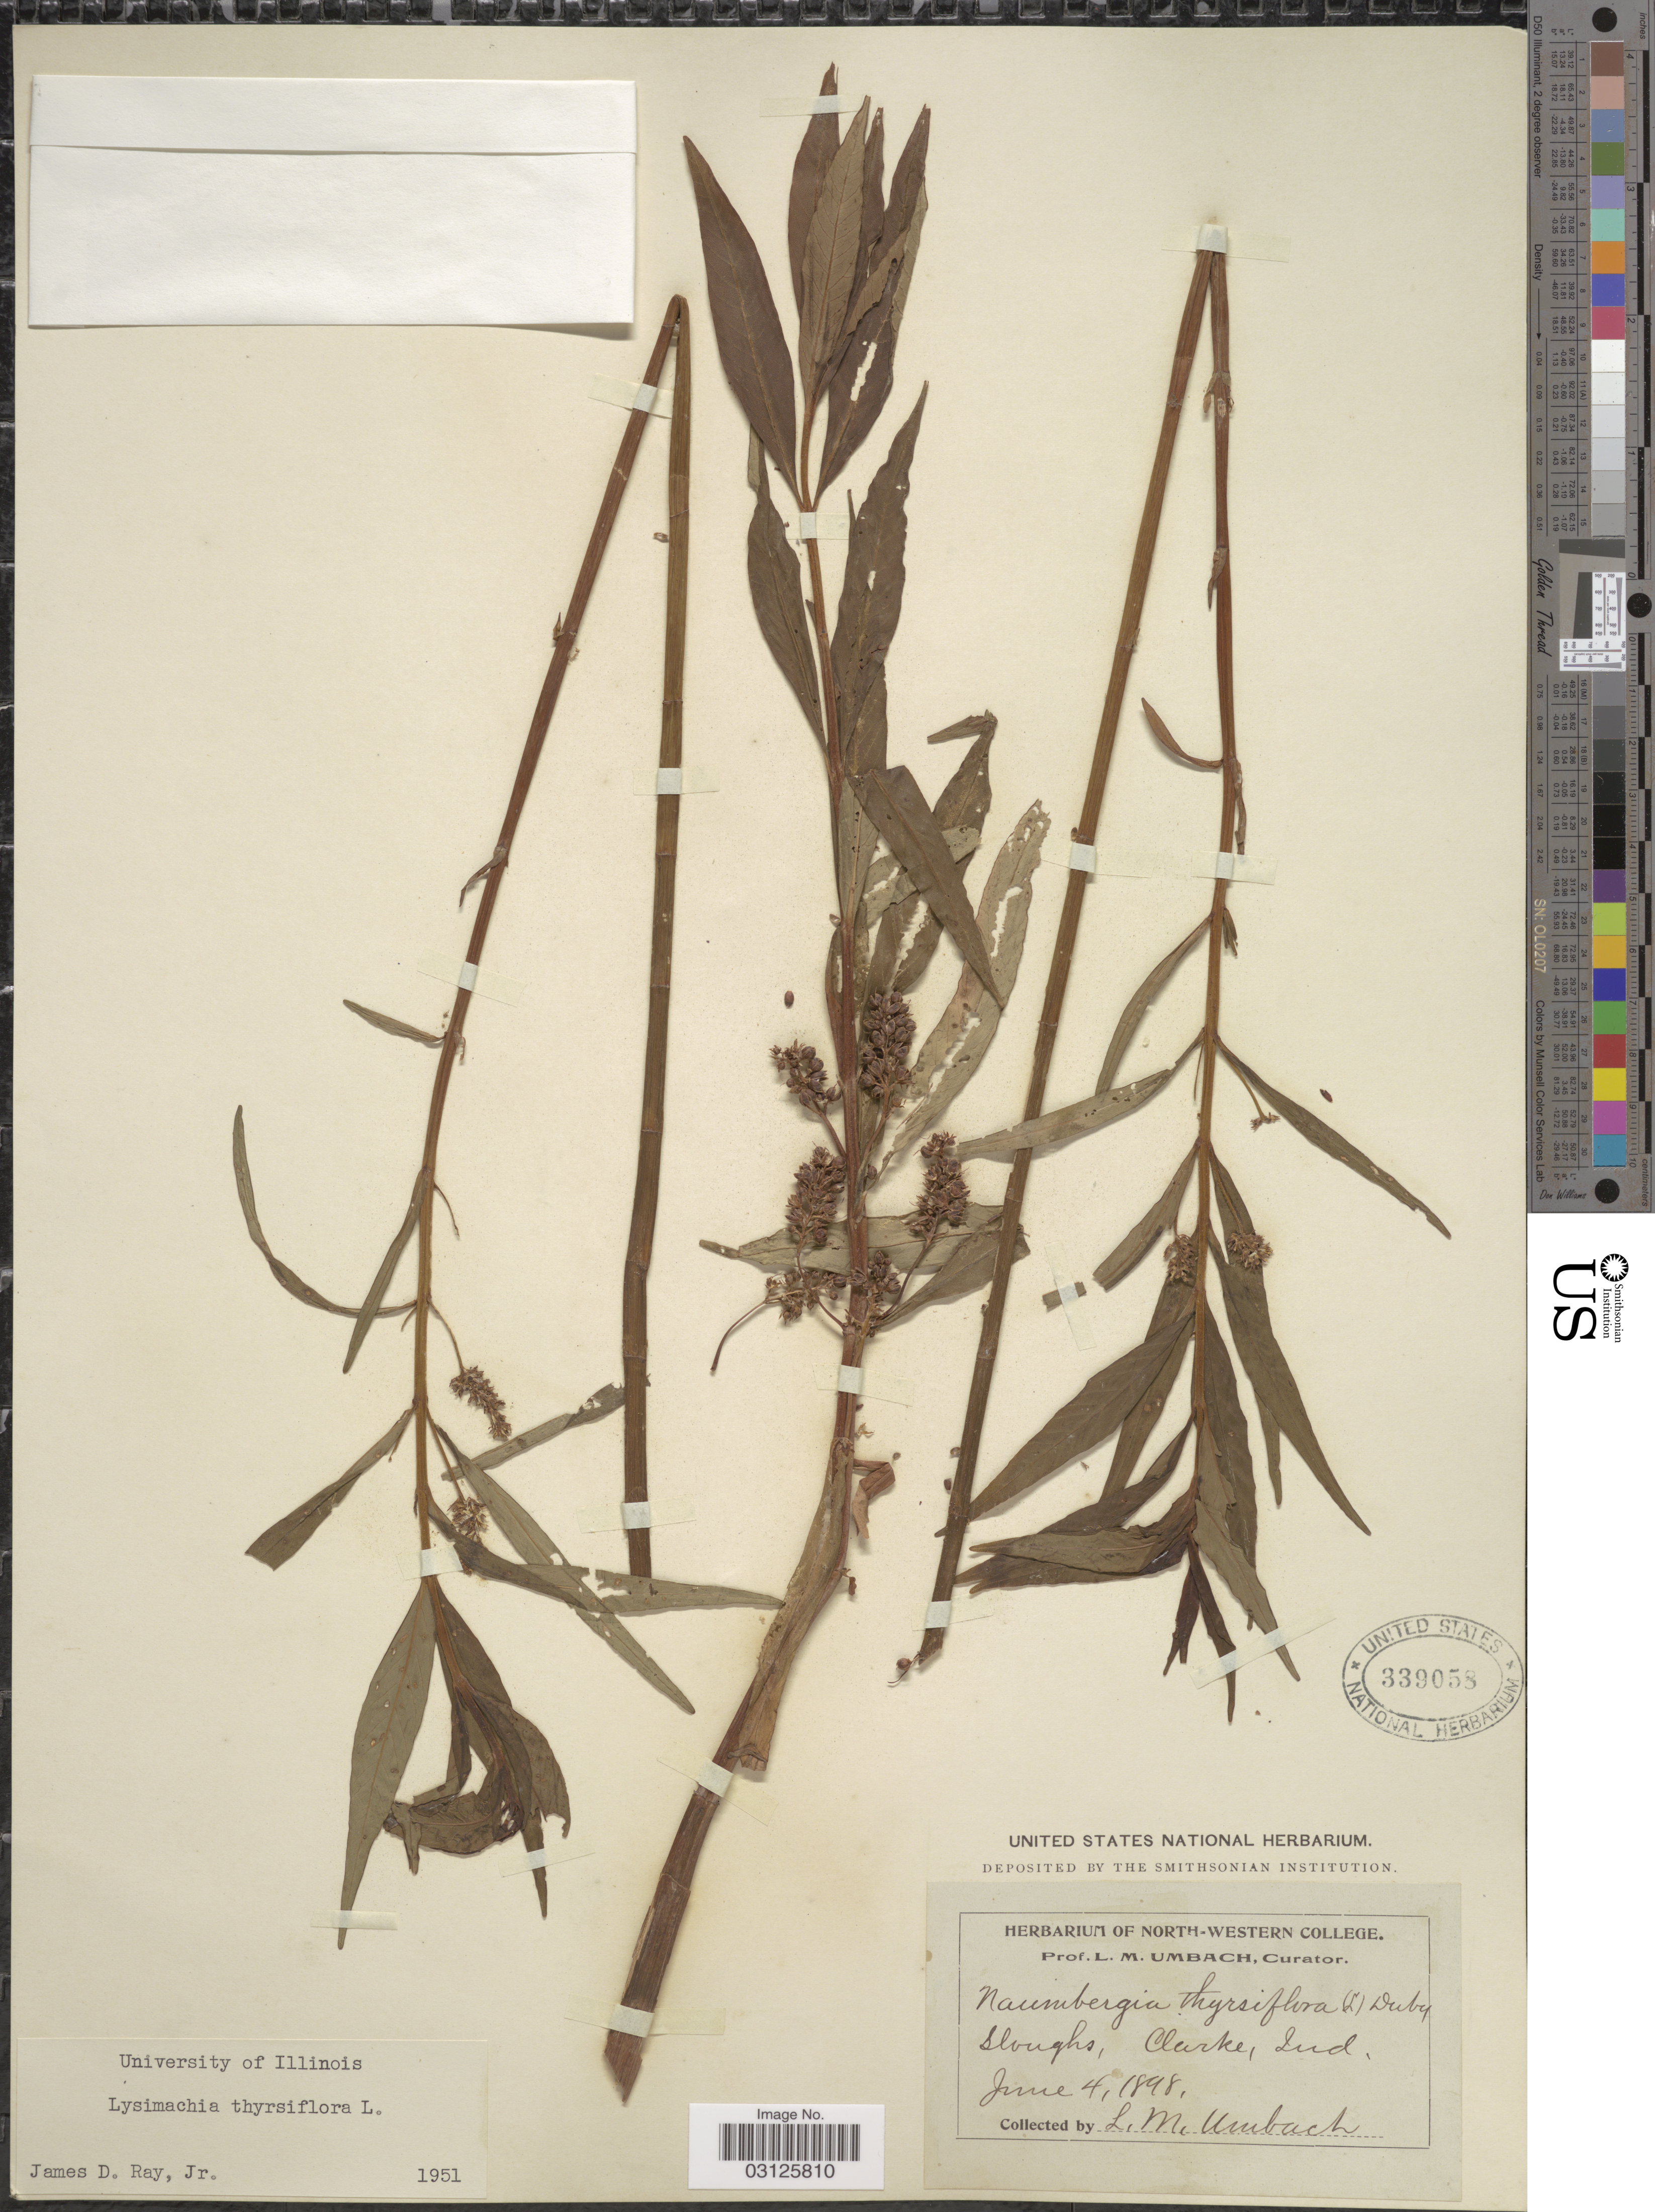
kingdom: Plantae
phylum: Tracheophyta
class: Magnoliopsida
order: Ericales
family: Primulaceae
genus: Lysimachia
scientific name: Lysimachia thyrsiflora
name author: L.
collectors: L. M. Umbach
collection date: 1898-06-04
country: United States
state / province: Indiana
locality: Sloughs, Clarke, Ind.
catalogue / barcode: US 339058